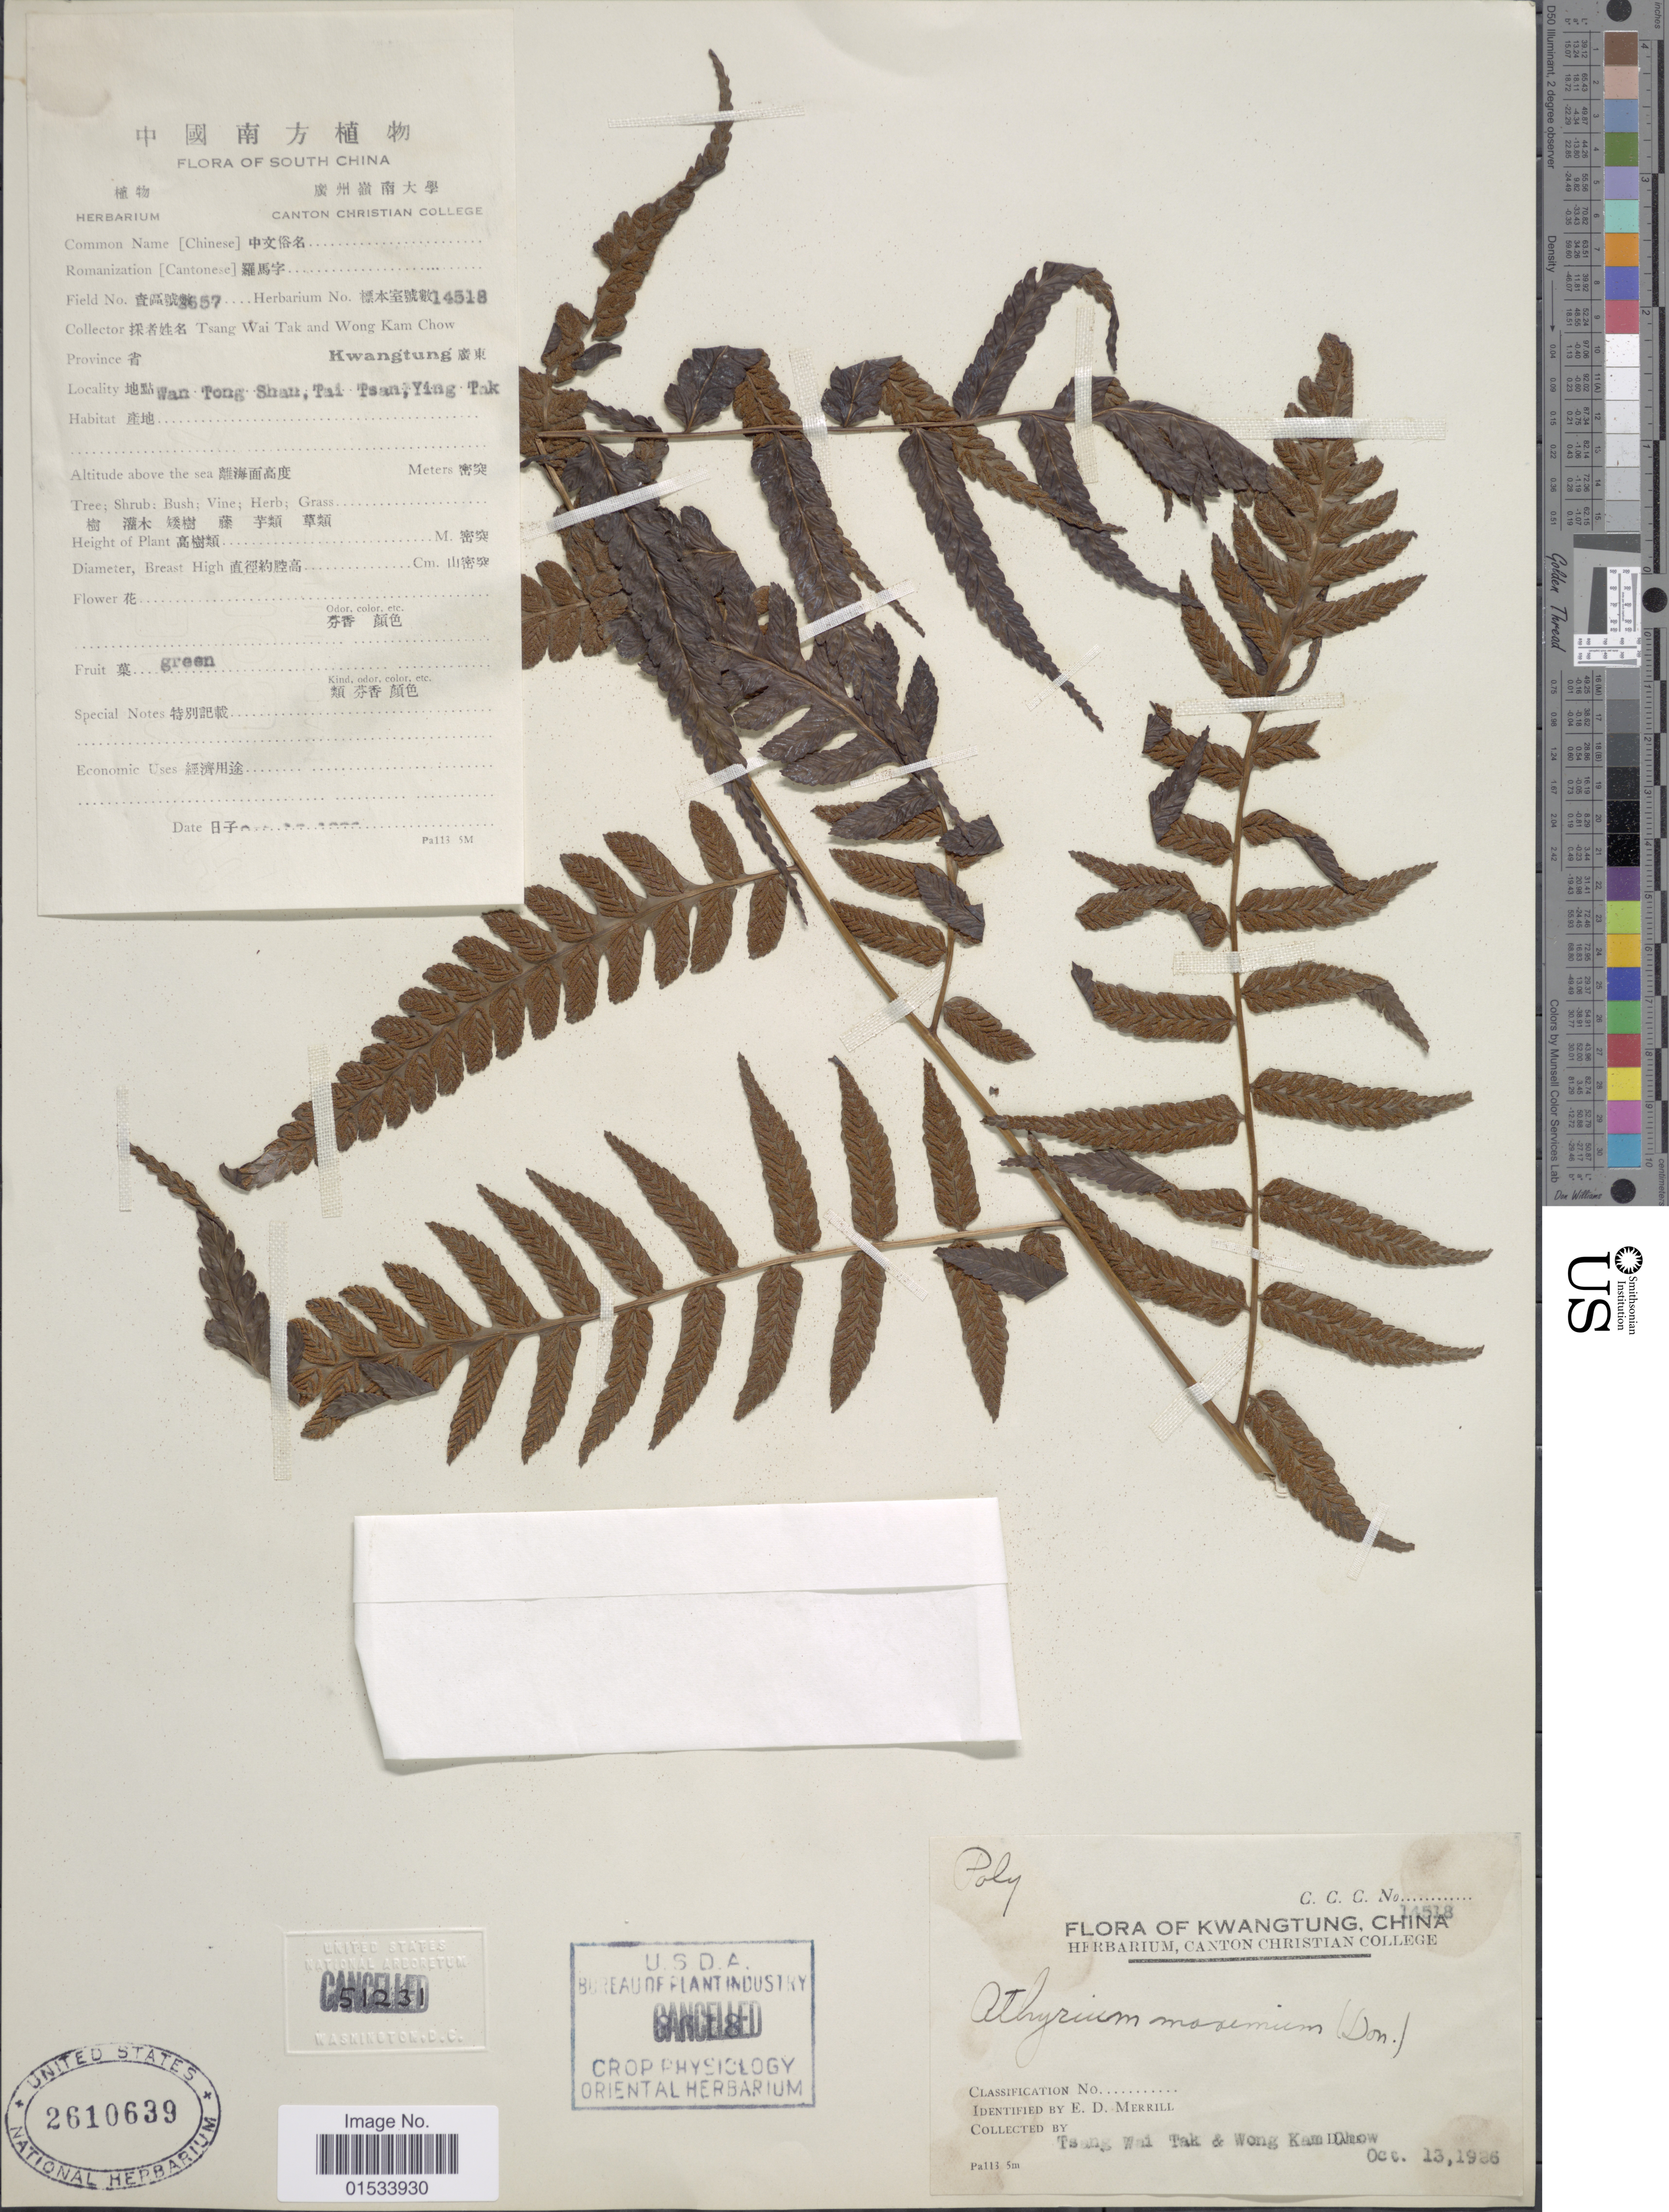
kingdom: Plantae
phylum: Tracheophyta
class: Polypodiopsida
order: Polypodiales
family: Athyriaceae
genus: Diplazium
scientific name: Diplazium maximum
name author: (D. Don) C. Chr.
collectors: W. T. Tsang & W. Chow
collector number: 657/14518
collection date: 1936-10-13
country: China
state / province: Guangdong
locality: Wan Tong Shan, Tai Tsan, Ying Tak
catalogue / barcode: US 2610639